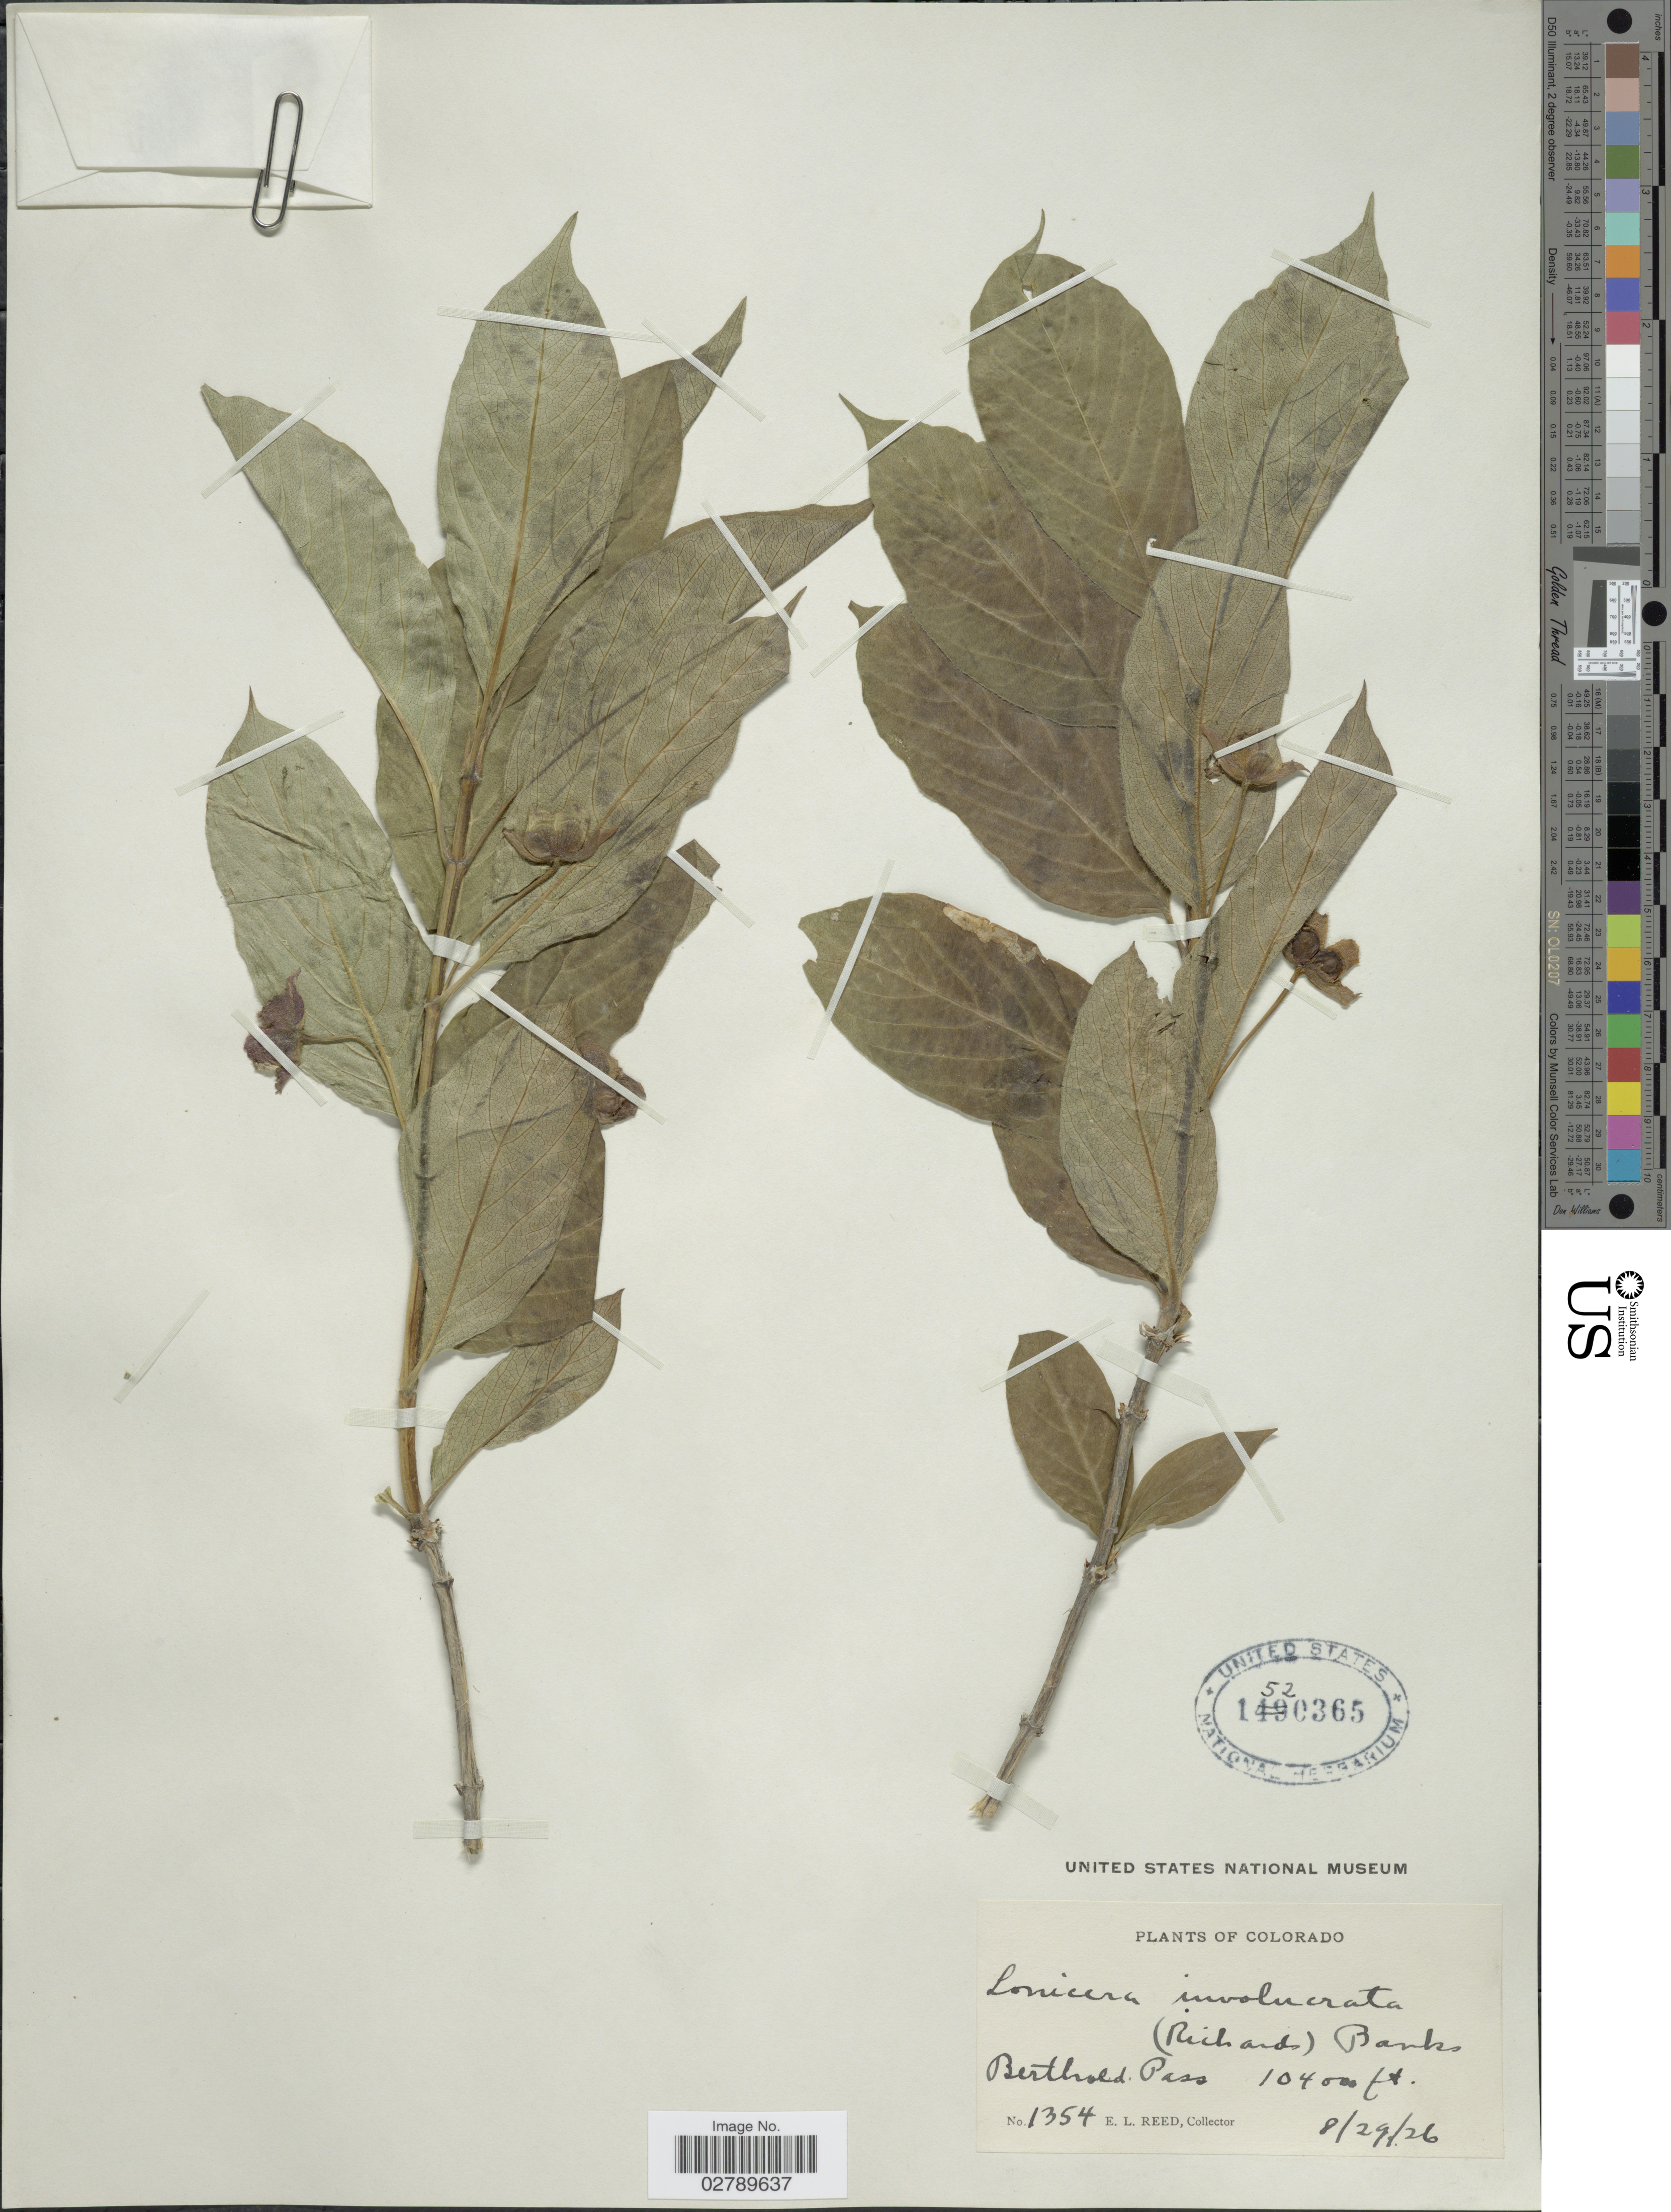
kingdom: Plantae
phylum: Tracheophyta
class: Magnoliopsida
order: Dipsacales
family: Caprifoliaceae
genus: Lonicera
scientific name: Lonicera involucrata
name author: (Richardson) Banks ex Spreng.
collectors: E. Reed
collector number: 1354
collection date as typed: Transcribed d/m/y: 29/8/26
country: United States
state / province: Colorado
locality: Berthold Pass.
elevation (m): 3170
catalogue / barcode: US 1520365